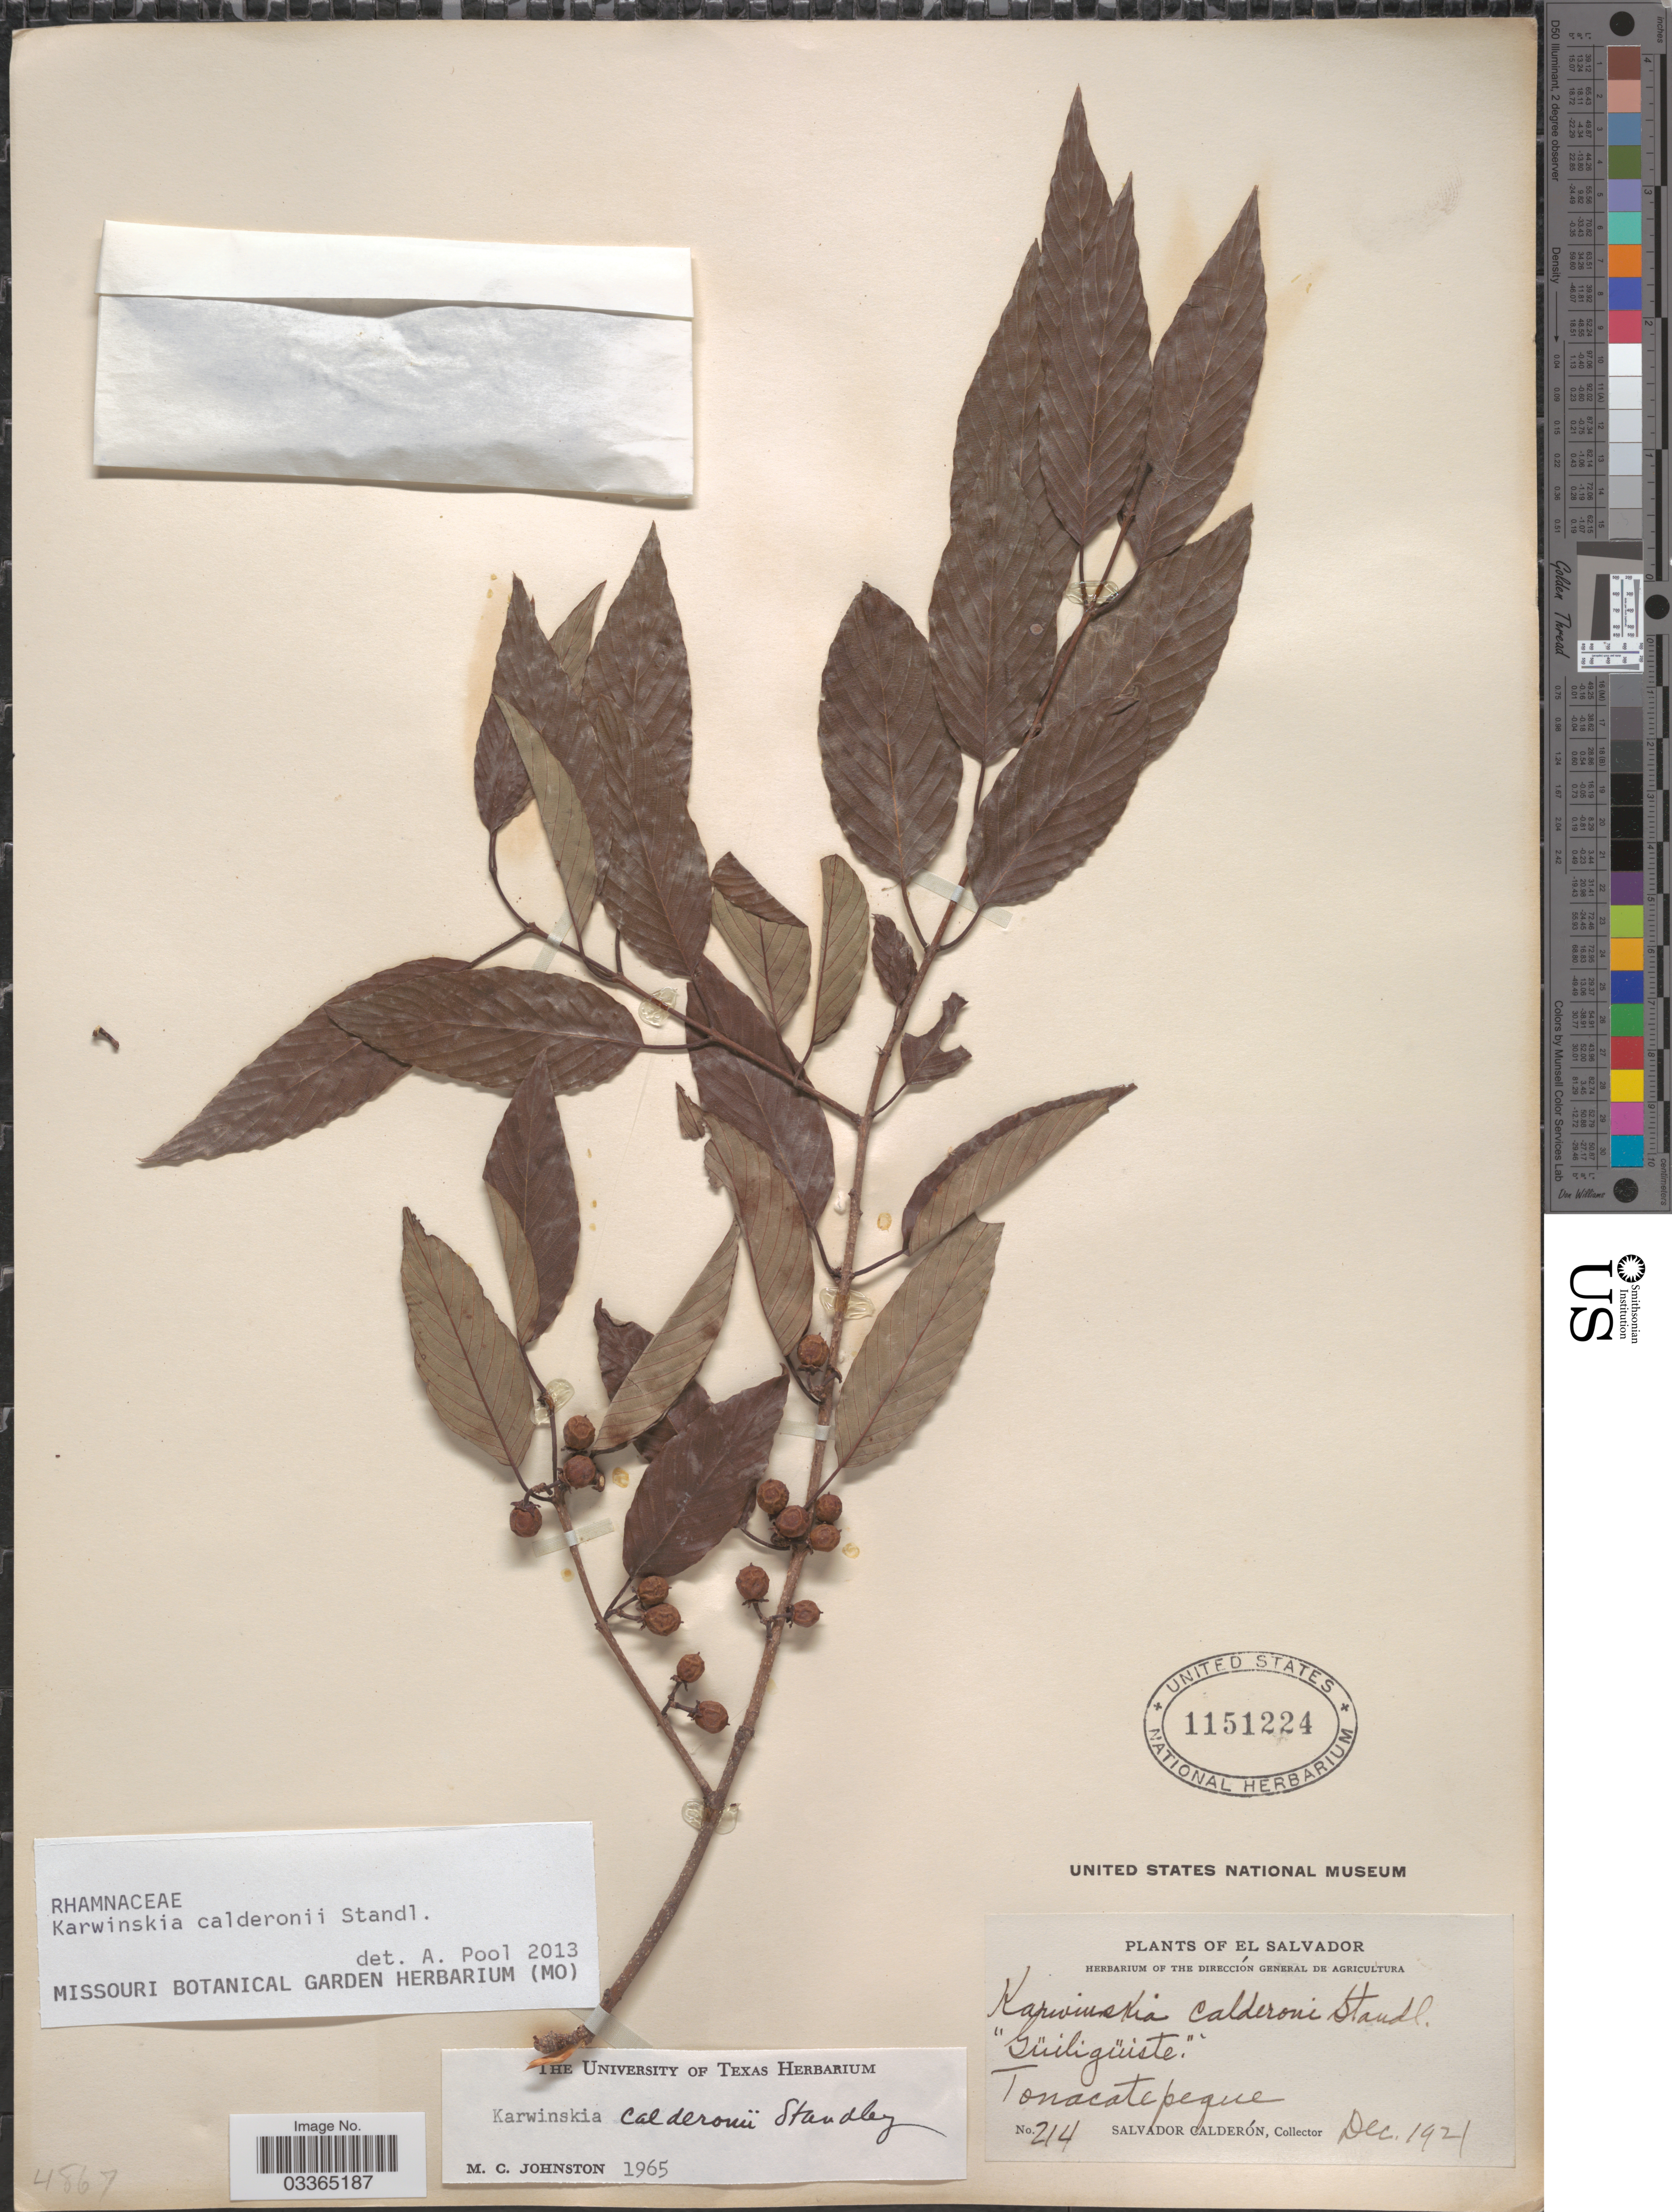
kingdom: Plantae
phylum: Tracheophyta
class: Magnoliopsida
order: Rosales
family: Rhamnaceae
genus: Karwinskia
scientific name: Karwinskia calderonii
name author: Standl.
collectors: S. Calderón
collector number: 214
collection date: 1921-12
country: El Salvador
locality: Tonacatepeque.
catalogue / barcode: US 1151224